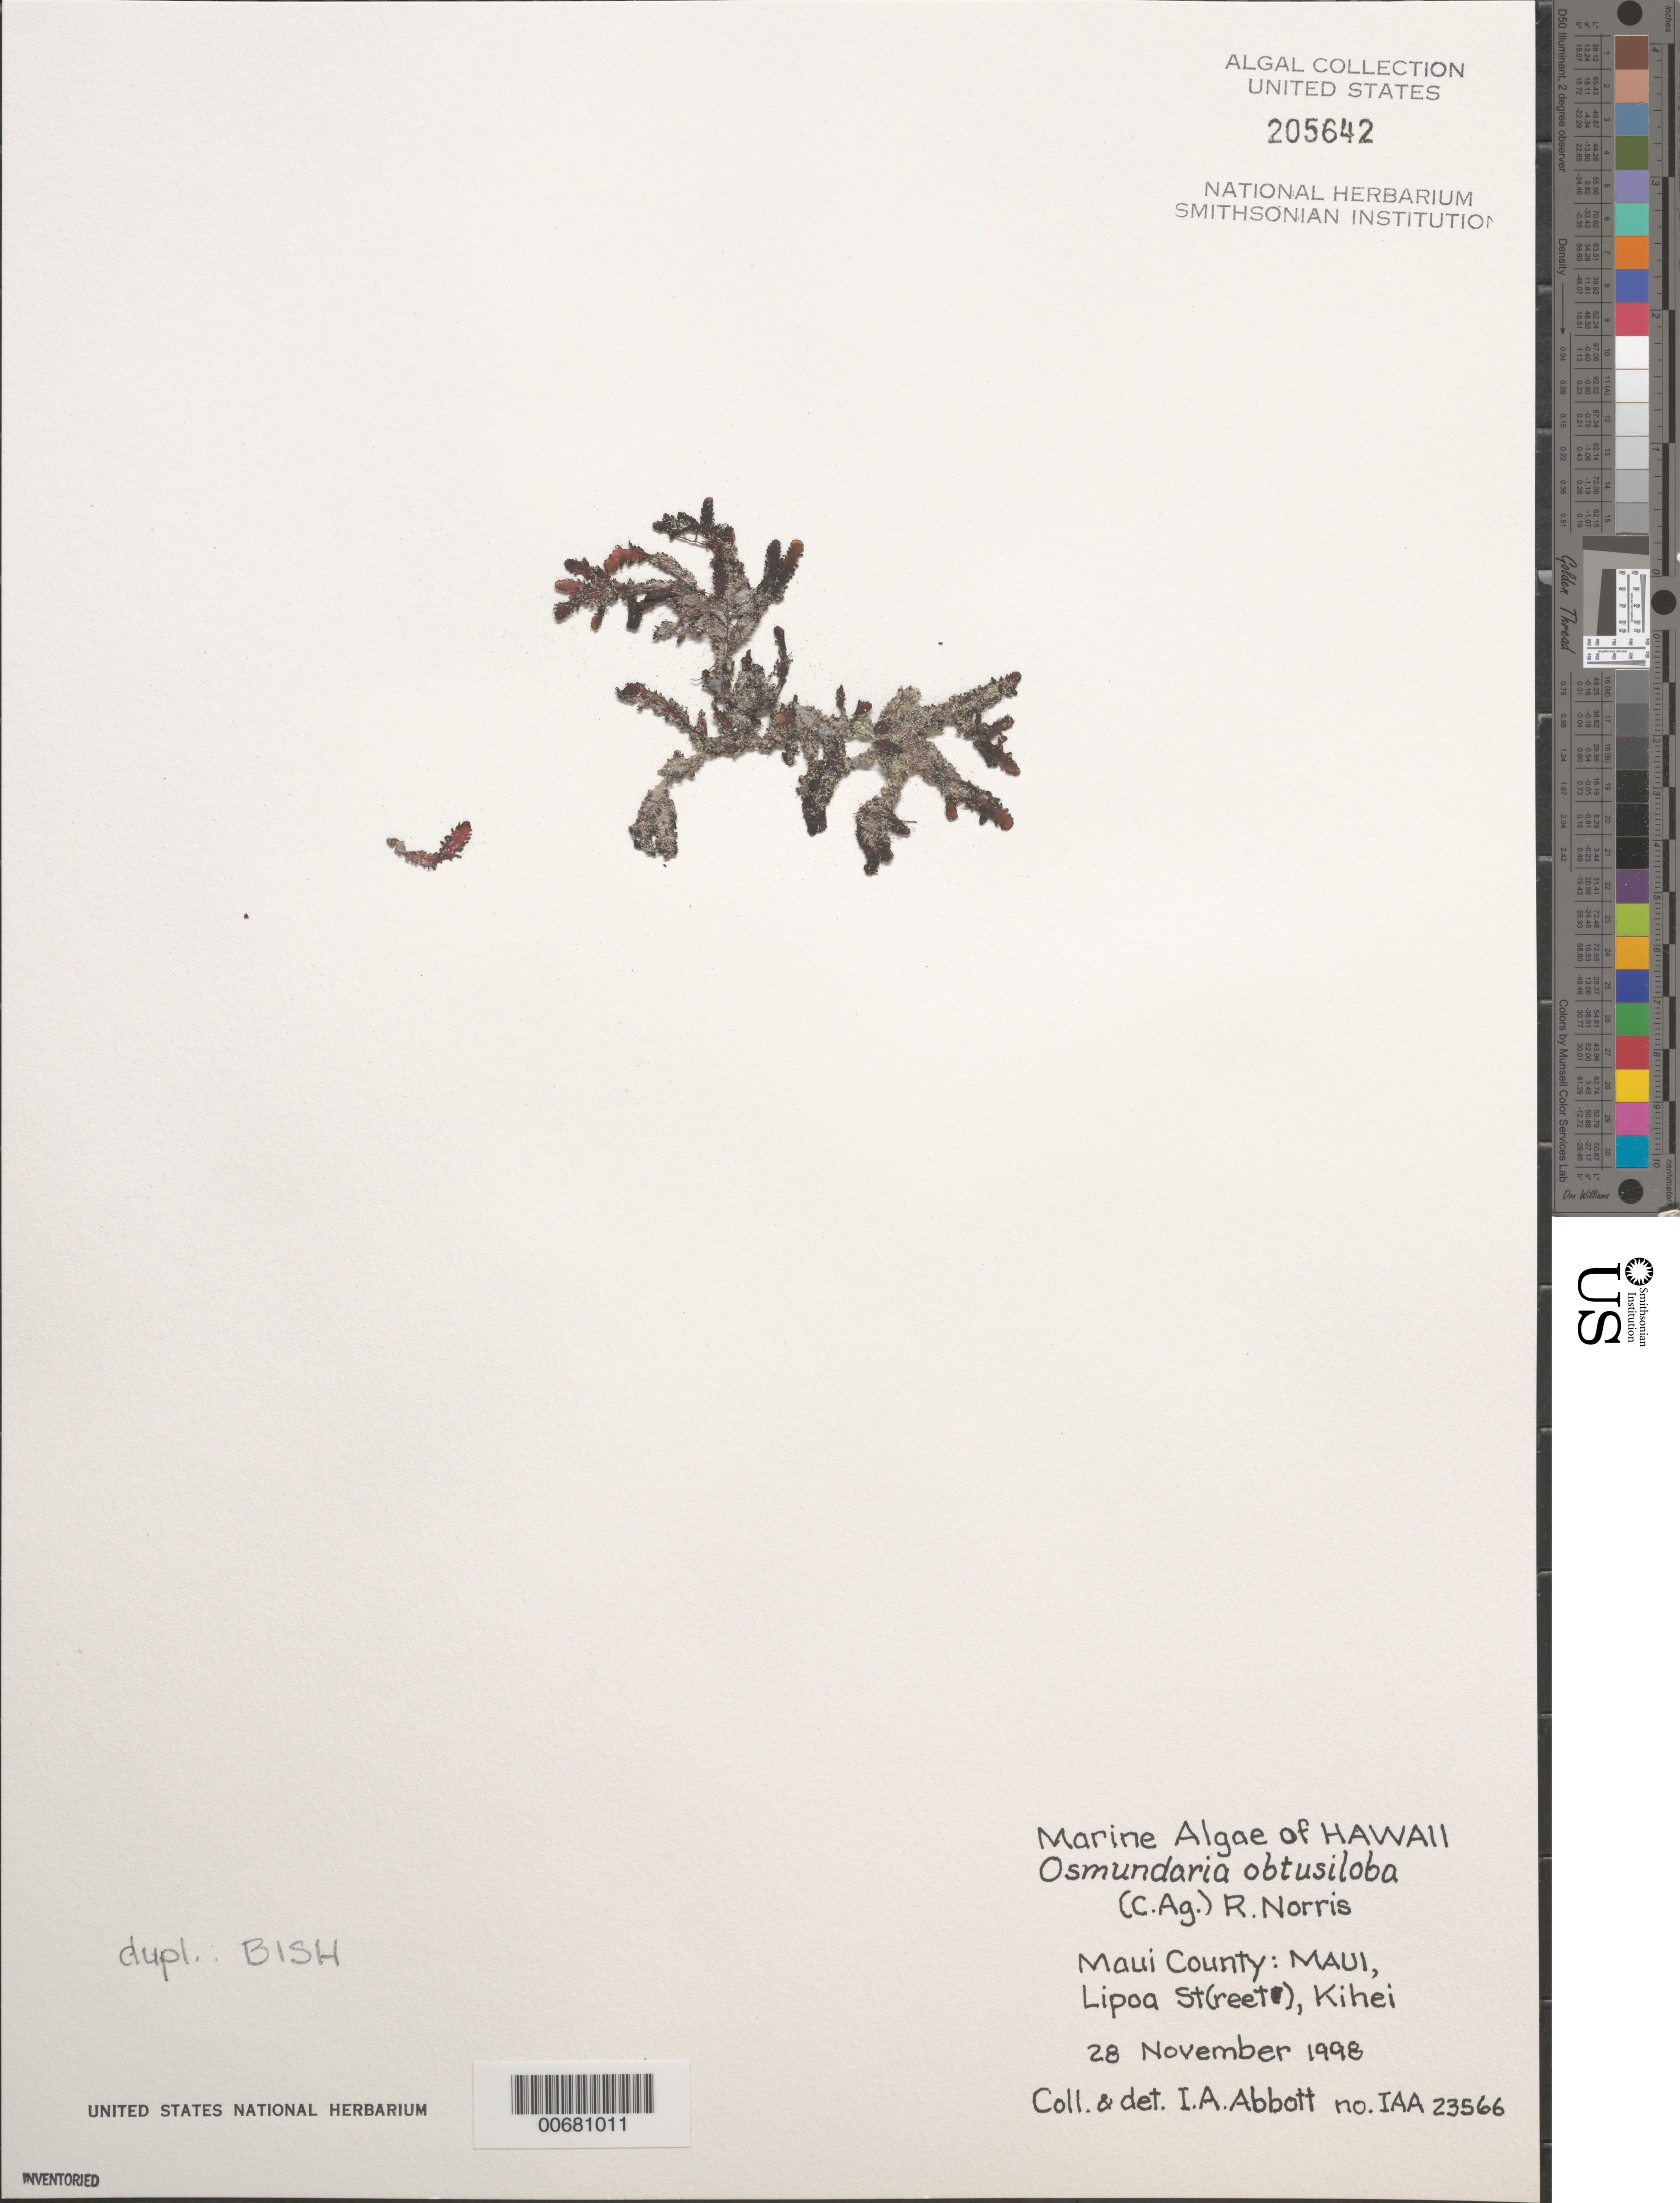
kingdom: Plantae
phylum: Rhodophyta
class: Florideophyceae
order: Ceramiales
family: Rhodomelaceae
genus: Osmundaria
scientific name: Osmundaria obtusiloba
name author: (C. Agardh) R.E. Norris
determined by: Abbott, Isabella A.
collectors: I. A. Abbott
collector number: IAA 23566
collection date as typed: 28 Nov 1998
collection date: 1998-11-28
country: United States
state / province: Hawaii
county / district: Maui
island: Maui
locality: Lipoa Street, Kihei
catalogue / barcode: US 205642